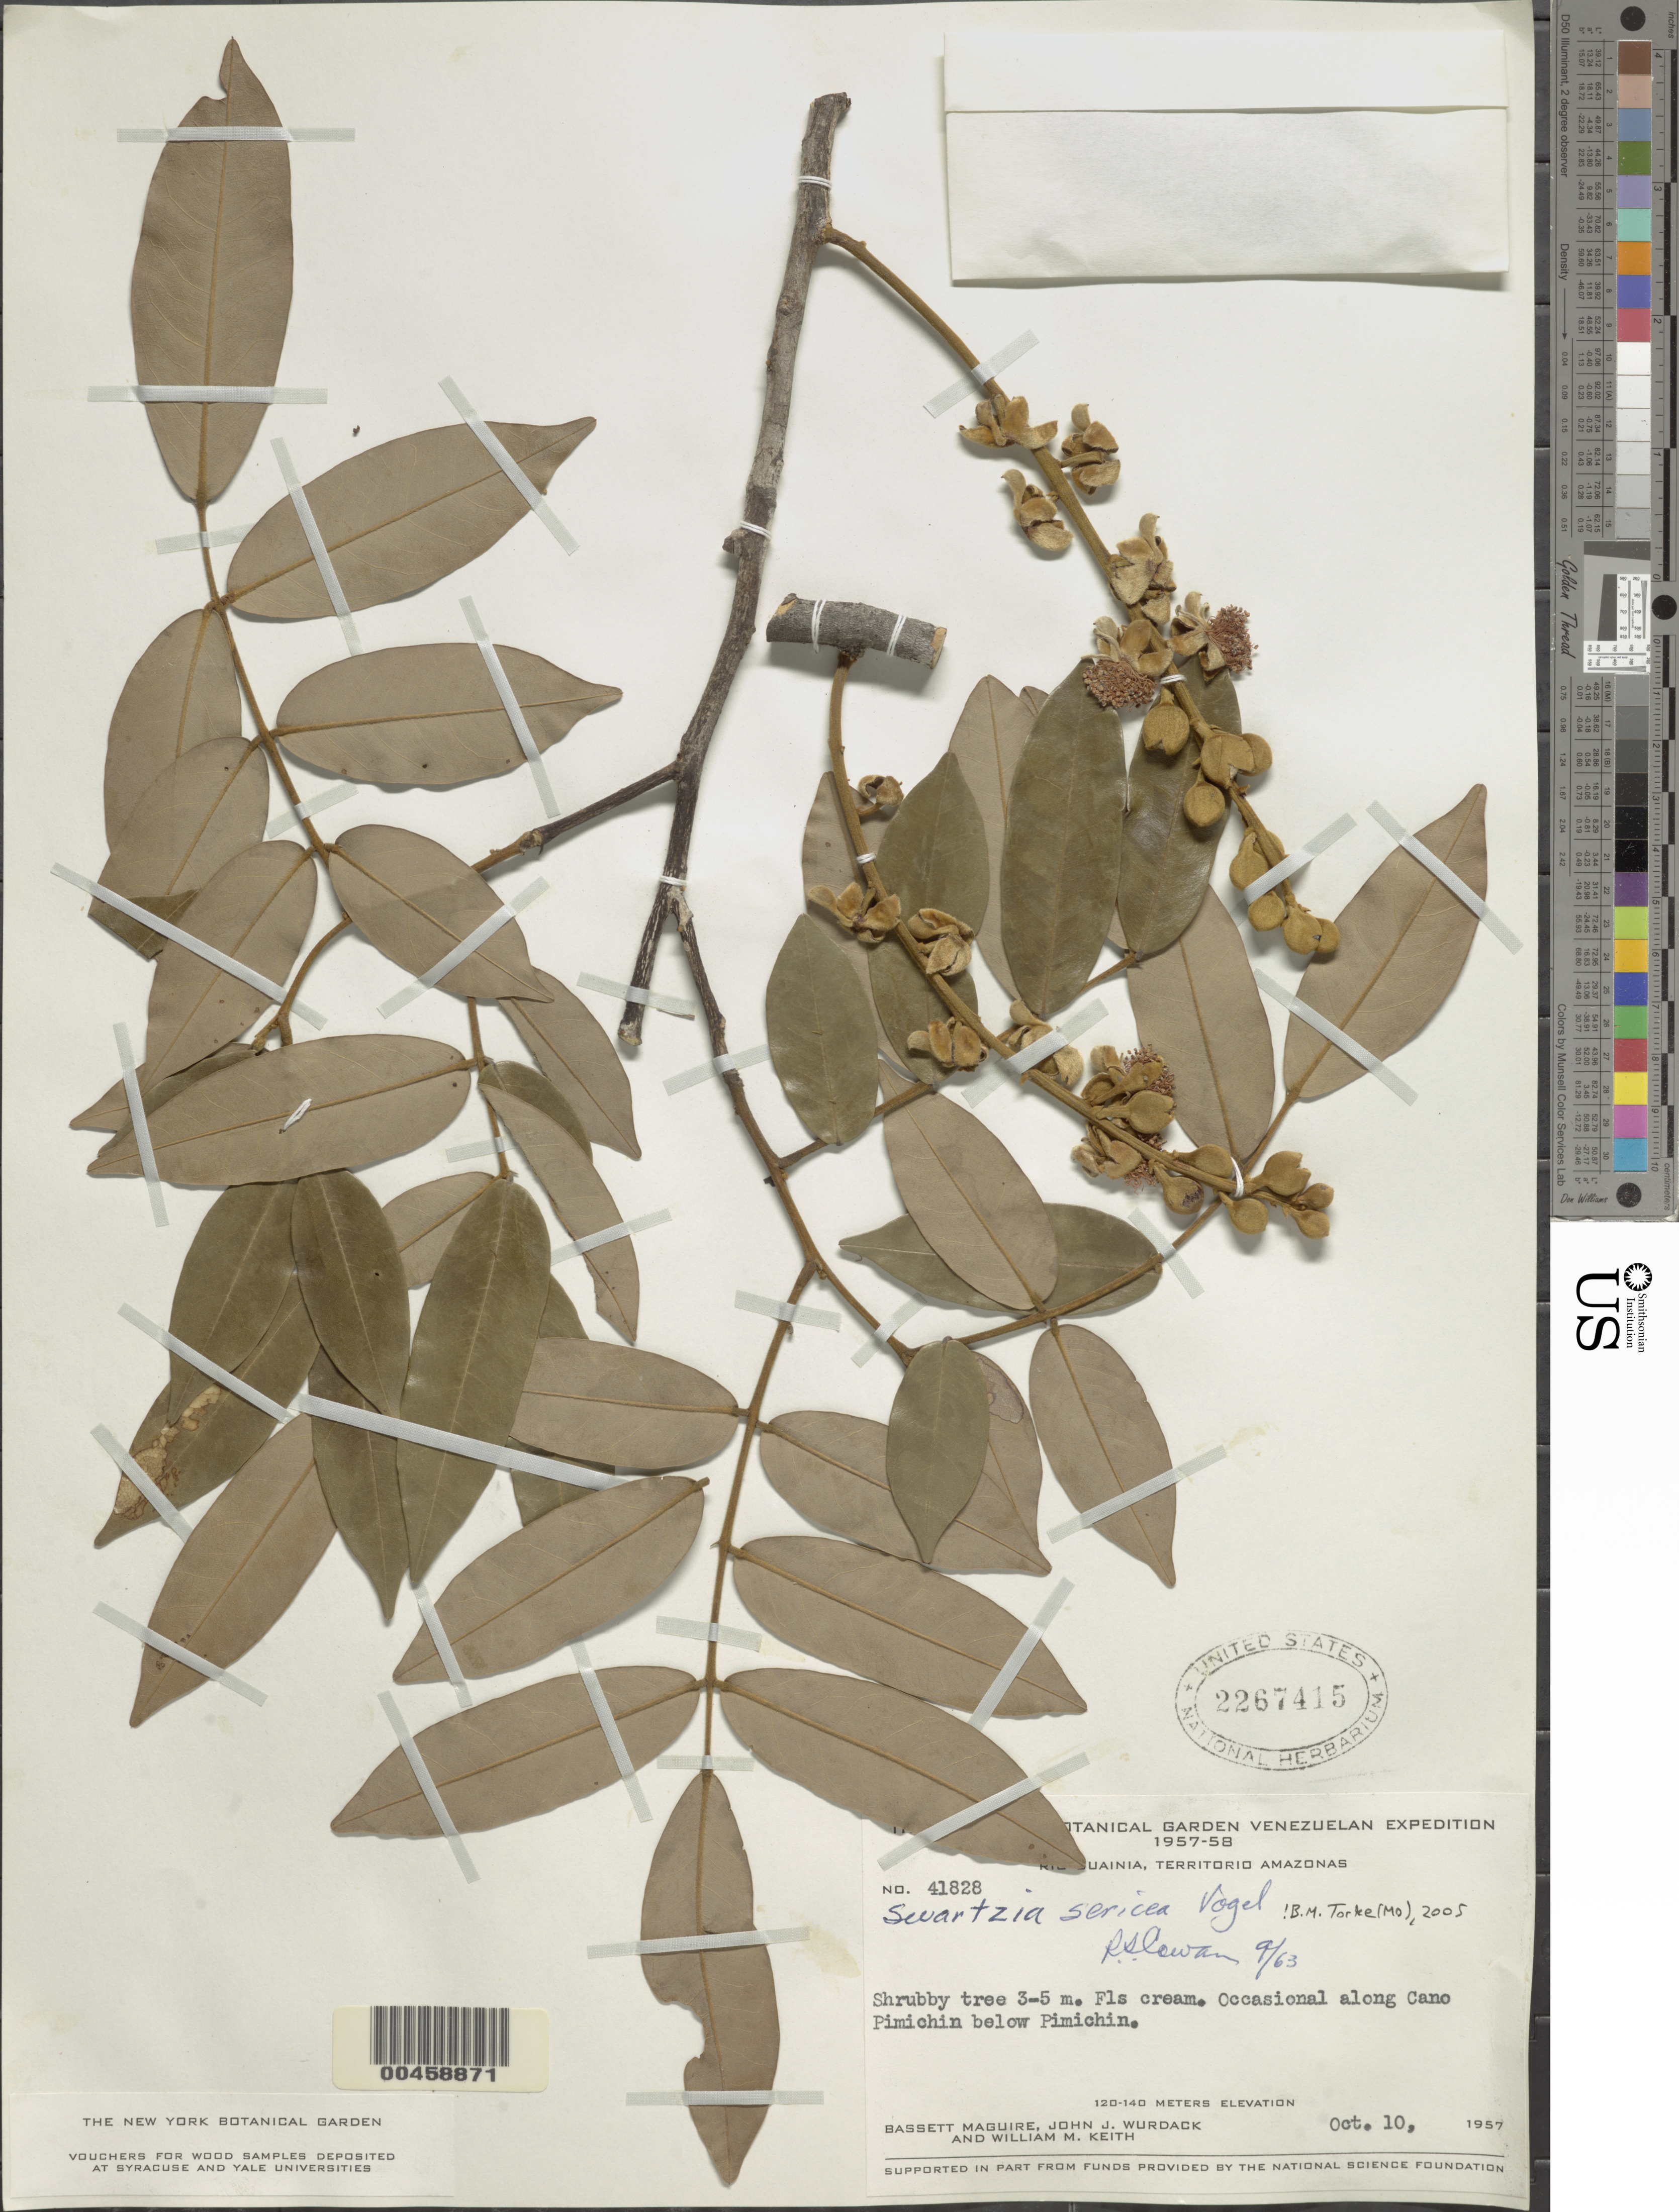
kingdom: Plantae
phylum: Tracheophyta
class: Magnoliopsida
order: Fabales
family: Fabaceae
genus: Swartzia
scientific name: Swartzia sericea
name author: Vogel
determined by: Cowan, R. S.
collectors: B. Maguire, J. J. Wurdack & W. Keith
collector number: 41828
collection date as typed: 10 Oct 1957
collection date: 1957-10-10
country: Venezuela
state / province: Amazonas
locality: Pimichin, below; along cano pimichin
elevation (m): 120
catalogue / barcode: US 2267415